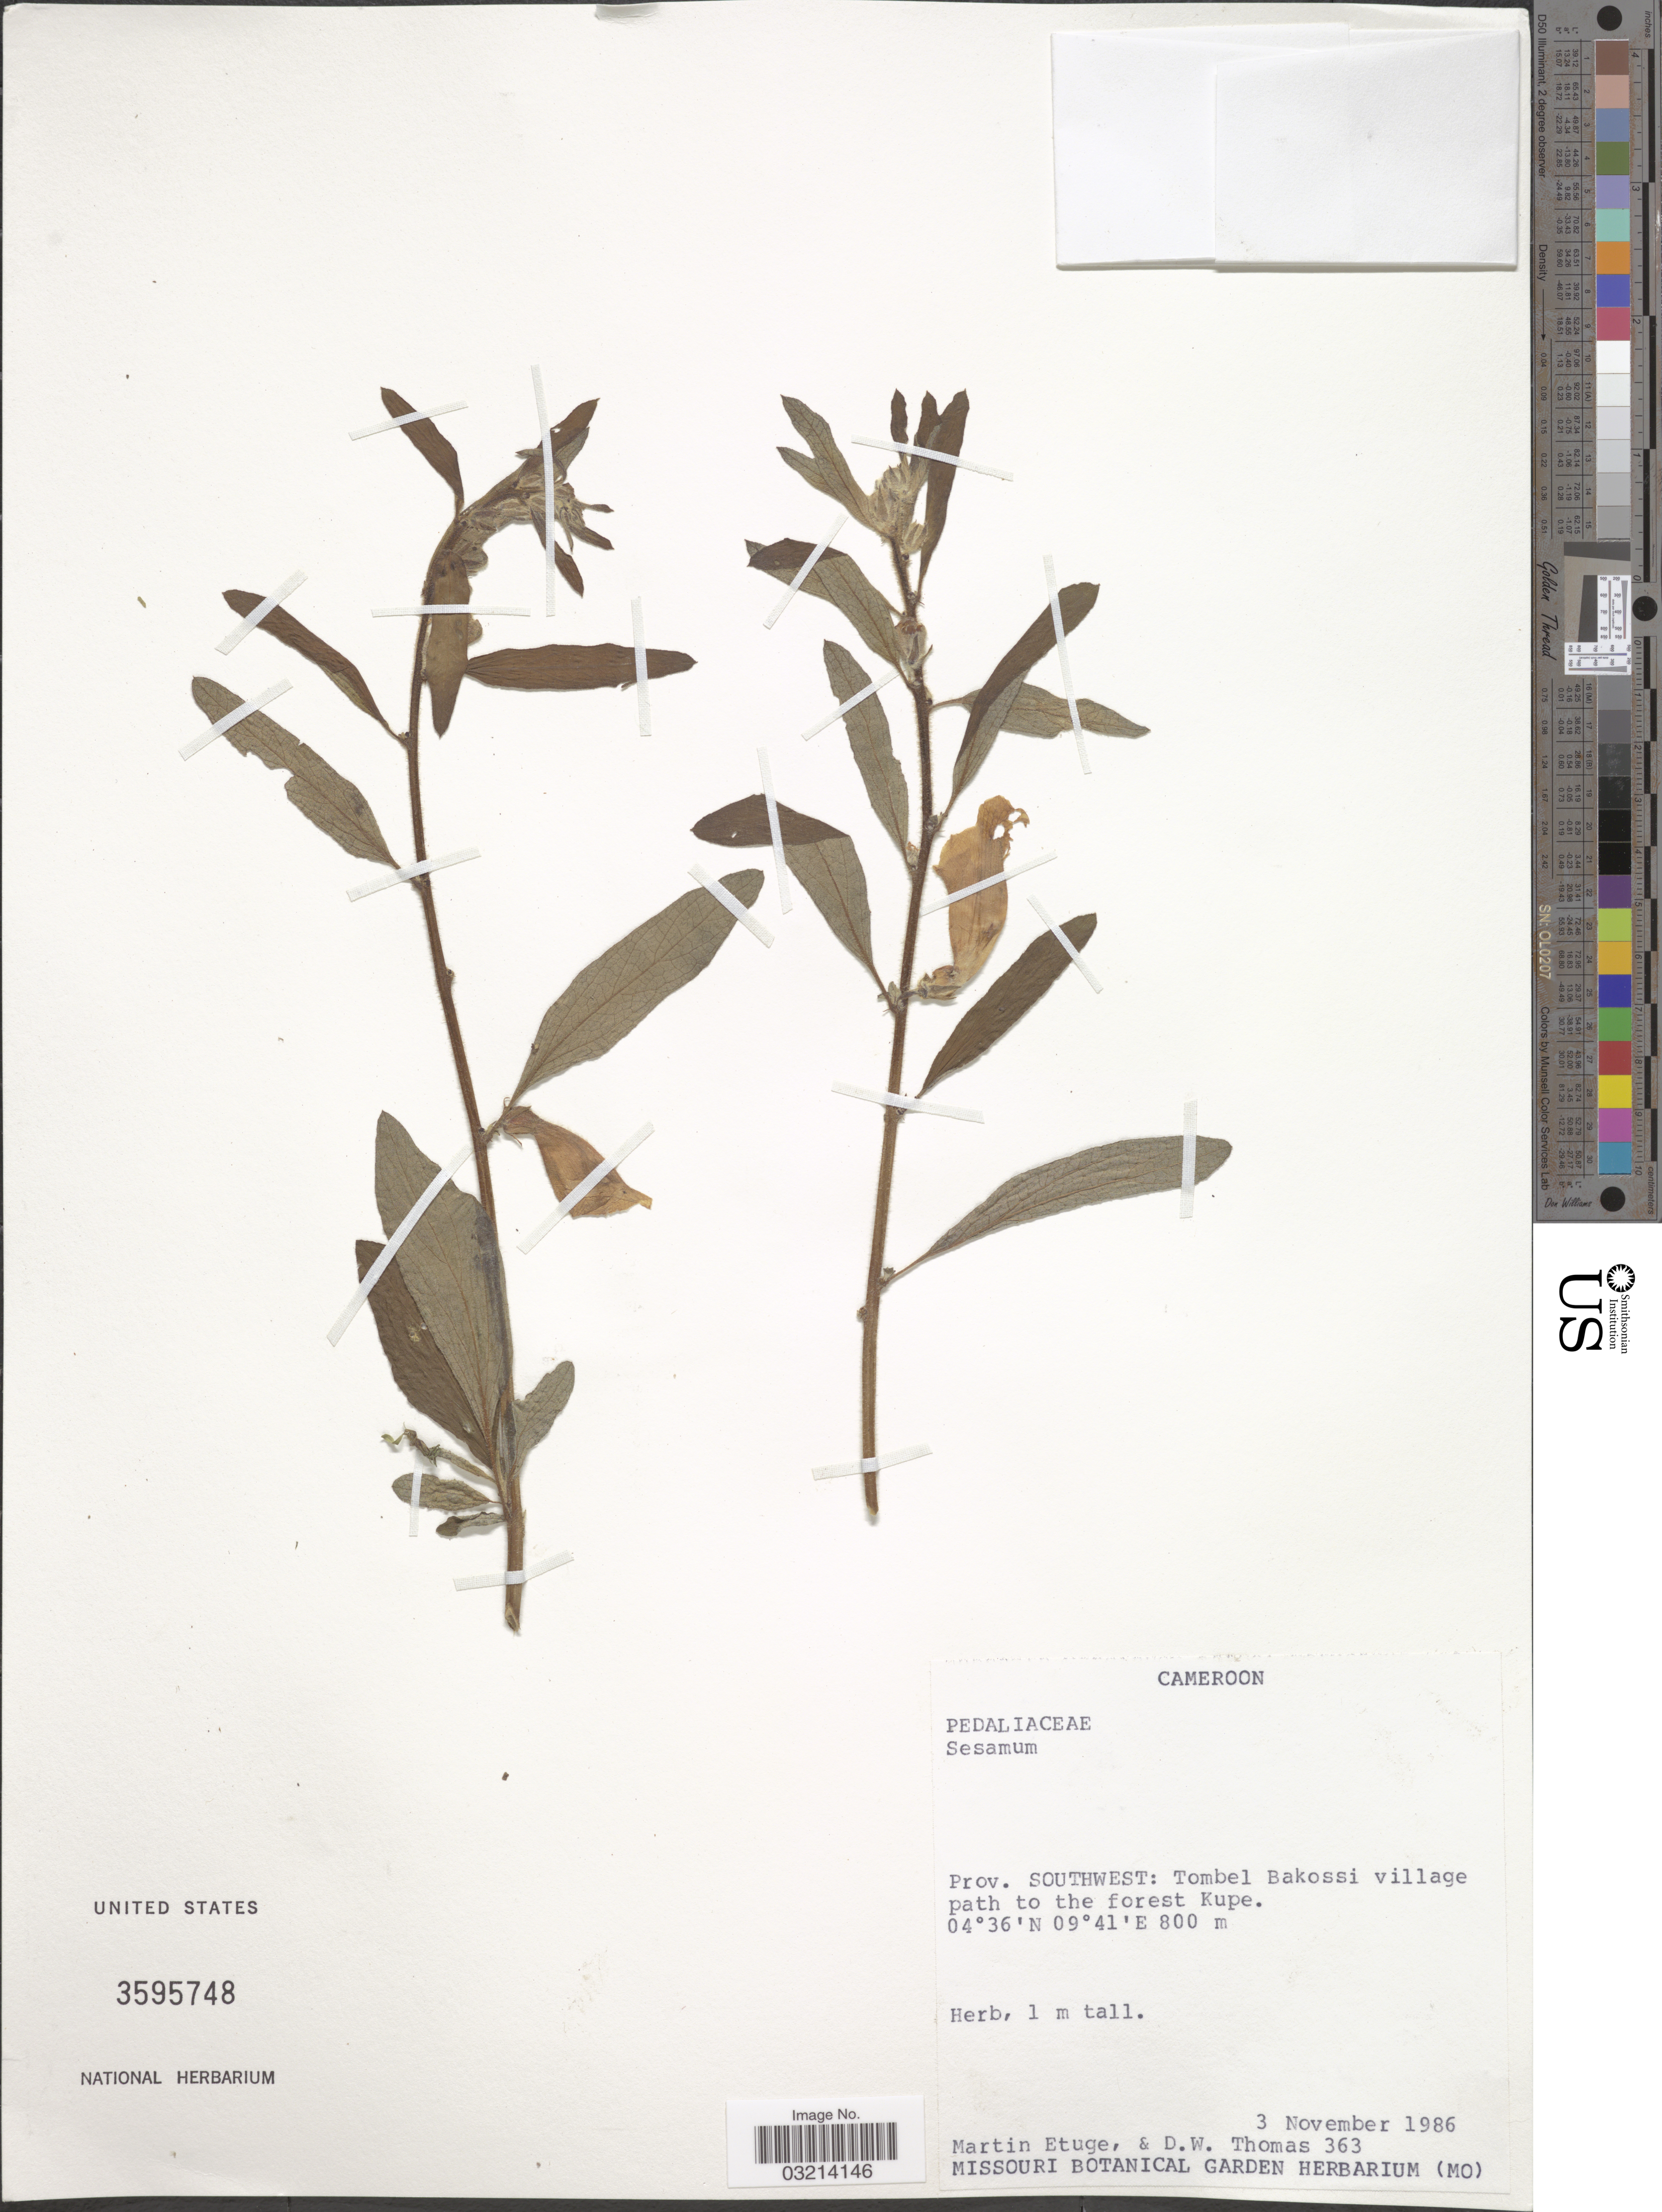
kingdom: Plantae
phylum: Tracheophyta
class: Magnoliopsida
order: Lamiales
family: Pedaliaceae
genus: Sesamum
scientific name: Sesamum sp.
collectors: M. Etuge & D. W. Thomas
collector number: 363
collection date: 1986-11-03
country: Cameroon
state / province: Sud-Ouest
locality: Prov. Southwest: Tombel Bakossi village path to the forest Kupe.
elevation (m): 800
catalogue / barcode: US 3595748